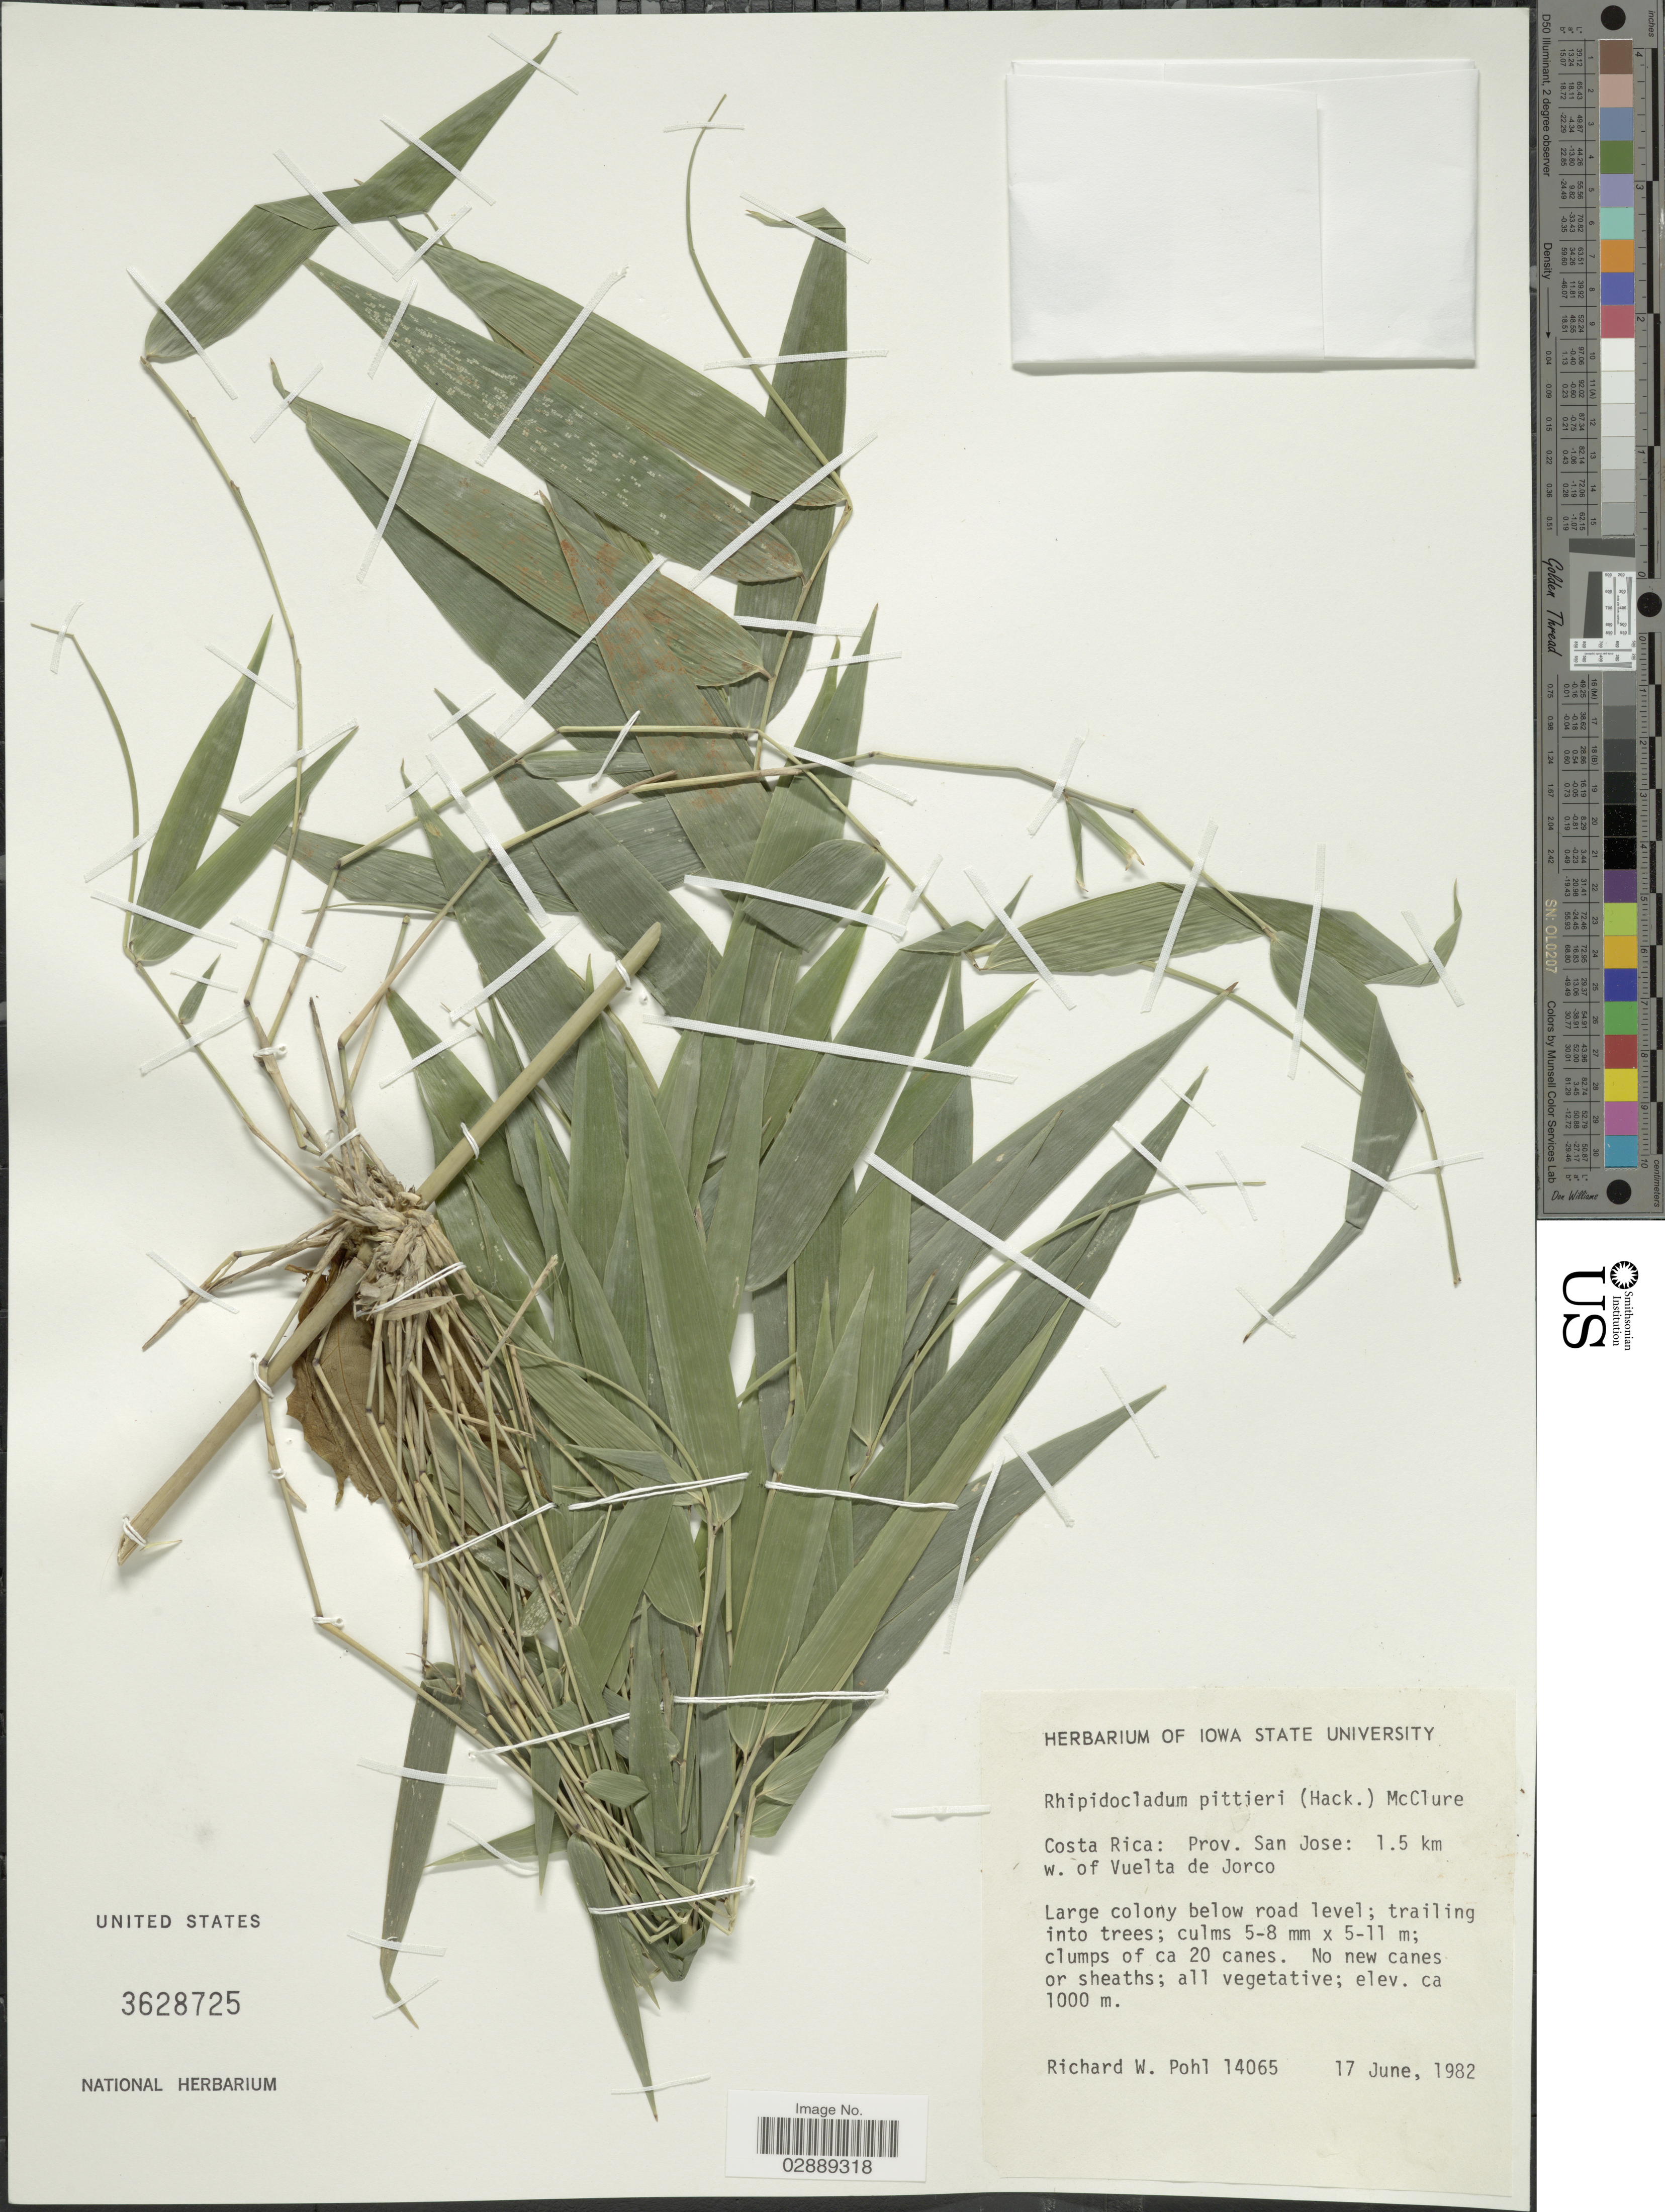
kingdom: Plantae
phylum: Tracheophyta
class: Liliopsida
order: Poales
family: Poaceae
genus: Rhipidocladum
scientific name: Rhipidocladum pittieri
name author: (J. Hack.) McClure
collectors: R. W. Pohl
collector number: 14065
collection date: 1982-06-17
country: Costa Rica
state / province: San José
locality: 1.5 km w. of Vuelta de Jorco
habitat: below road level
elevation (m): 1000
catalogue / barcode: US 3628725